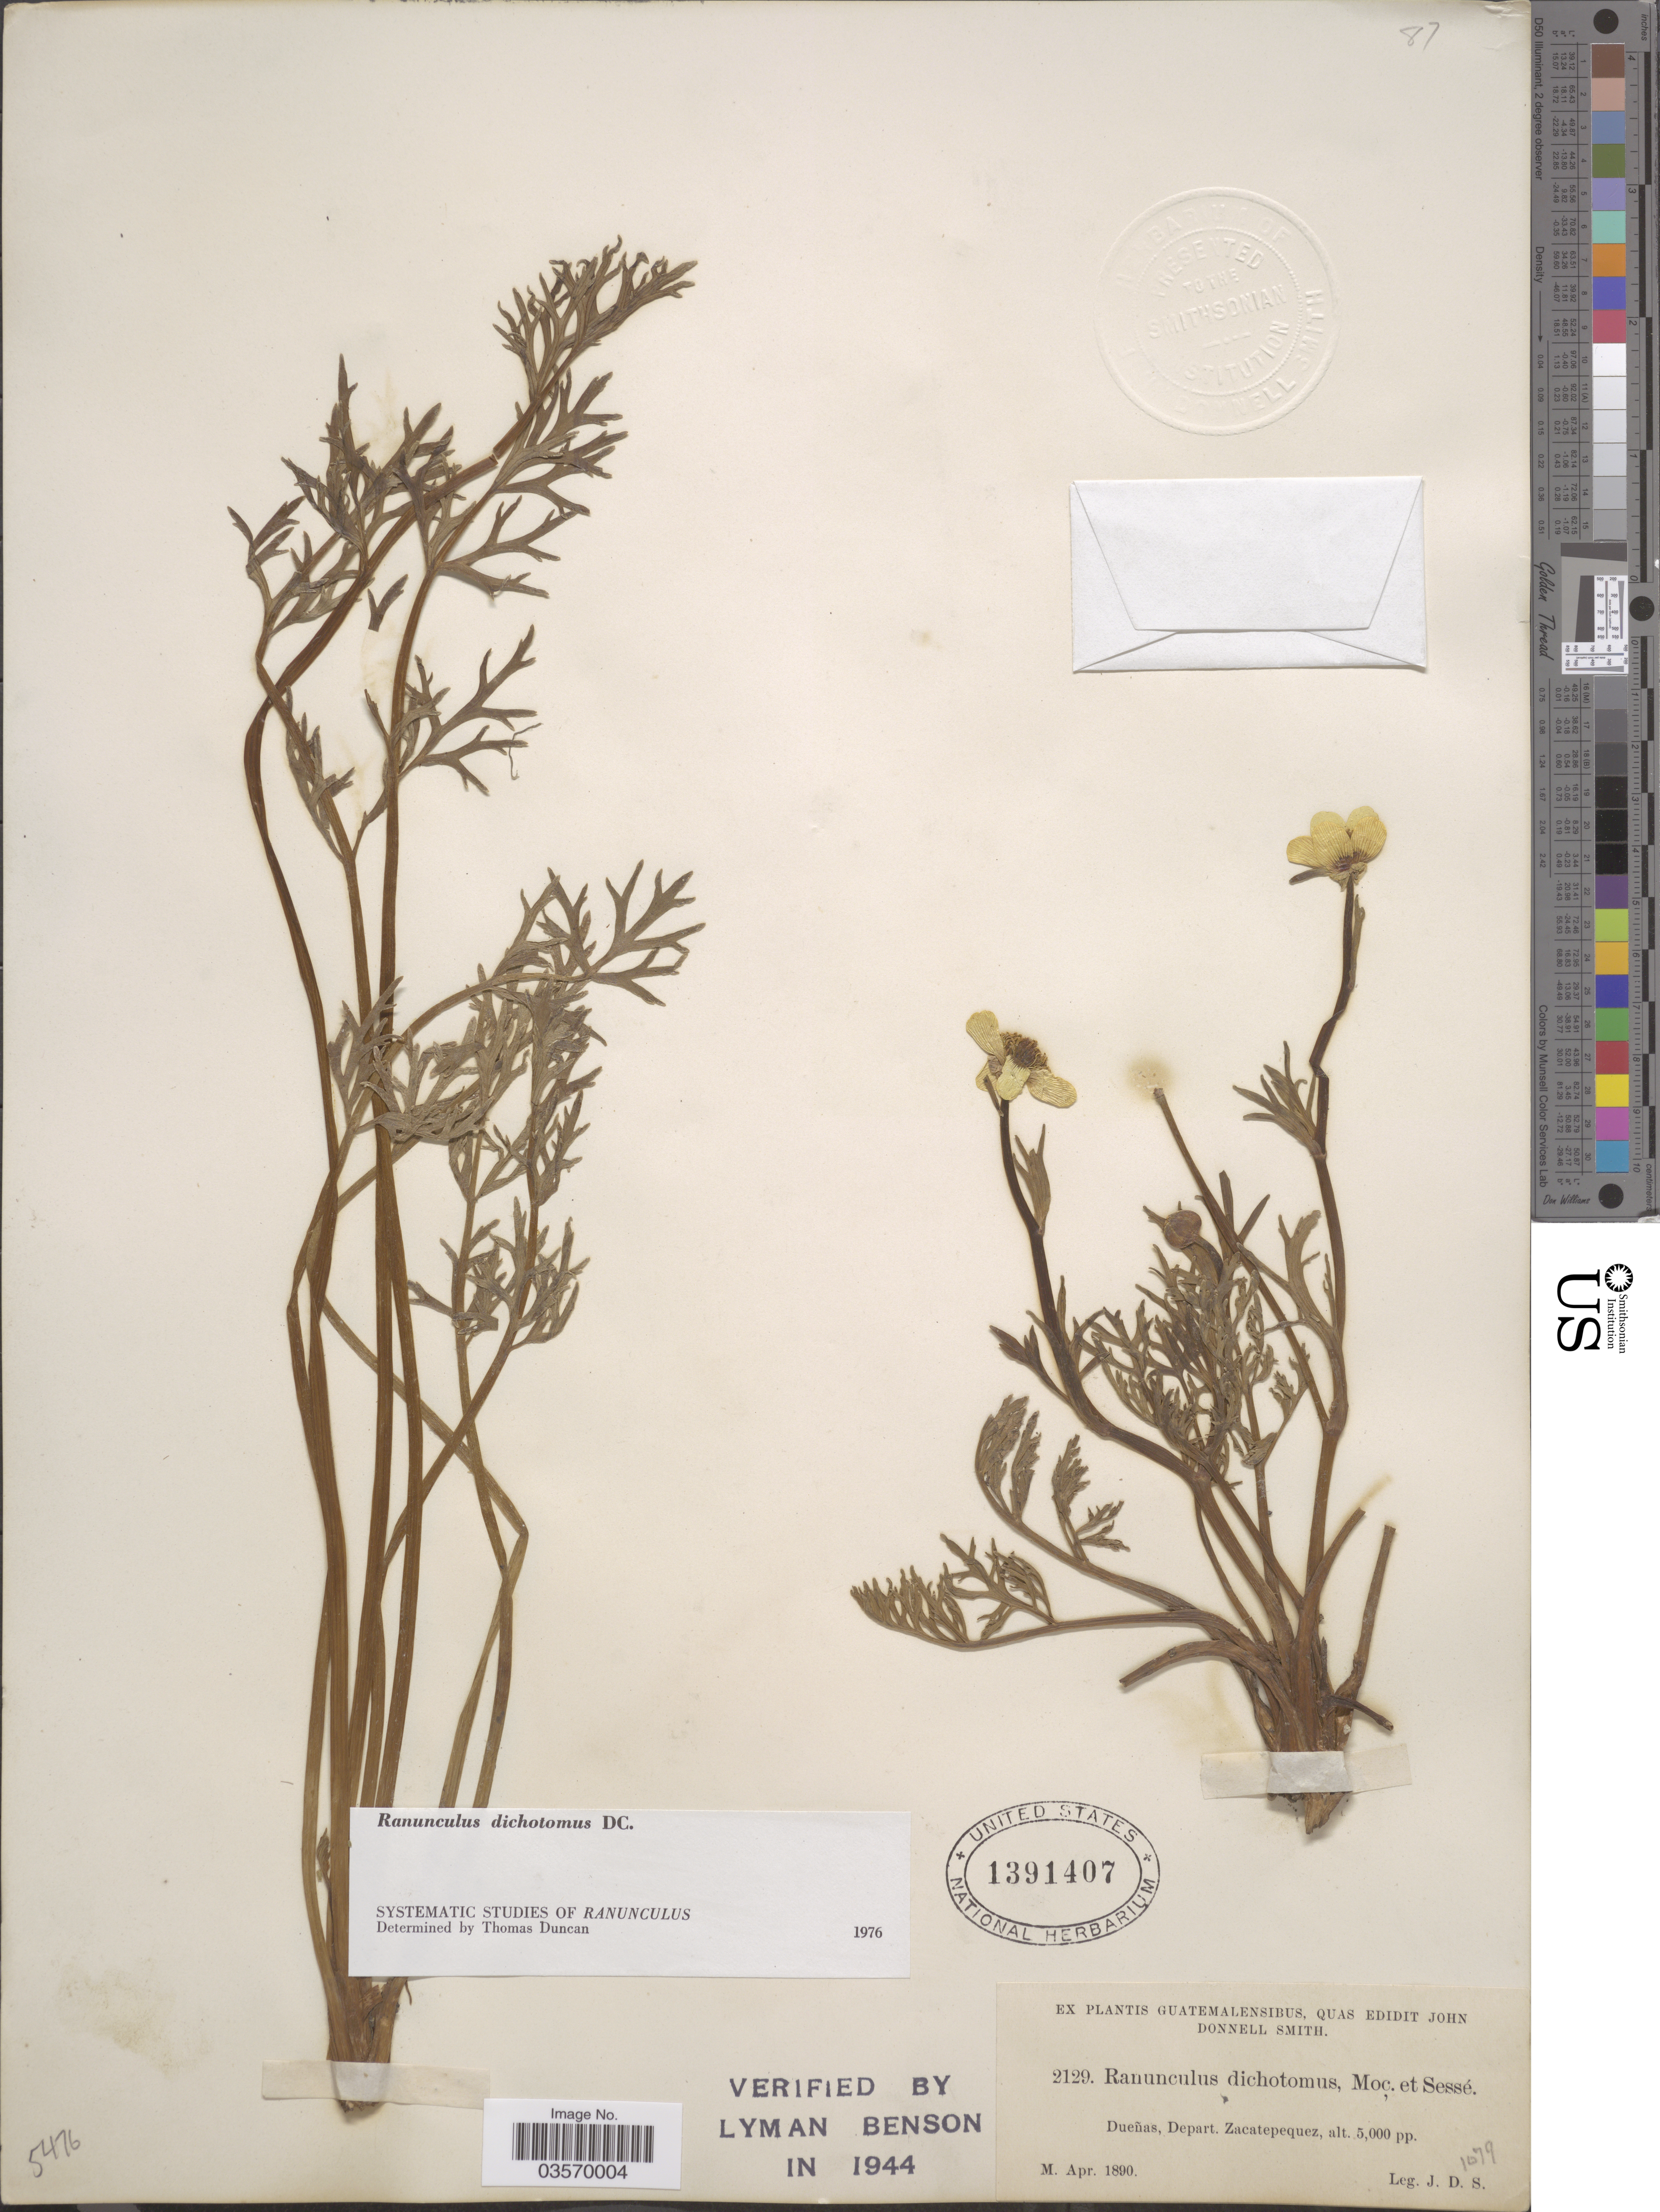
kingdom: Plantae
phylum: Tracheophyta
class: Magnoliopsida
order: Ranunculales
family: Ranunculaceae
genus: Ranunculus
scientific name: Ranunculus dichotomus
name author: Moc. & Sessé ex DC.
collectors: J. Donnell Smith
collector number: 2129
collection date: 1890-04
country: Guatemala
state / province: Sacatepequez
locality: Dueñas, Depart. Zacatepequez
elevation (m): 1524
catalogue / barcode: US 1391407